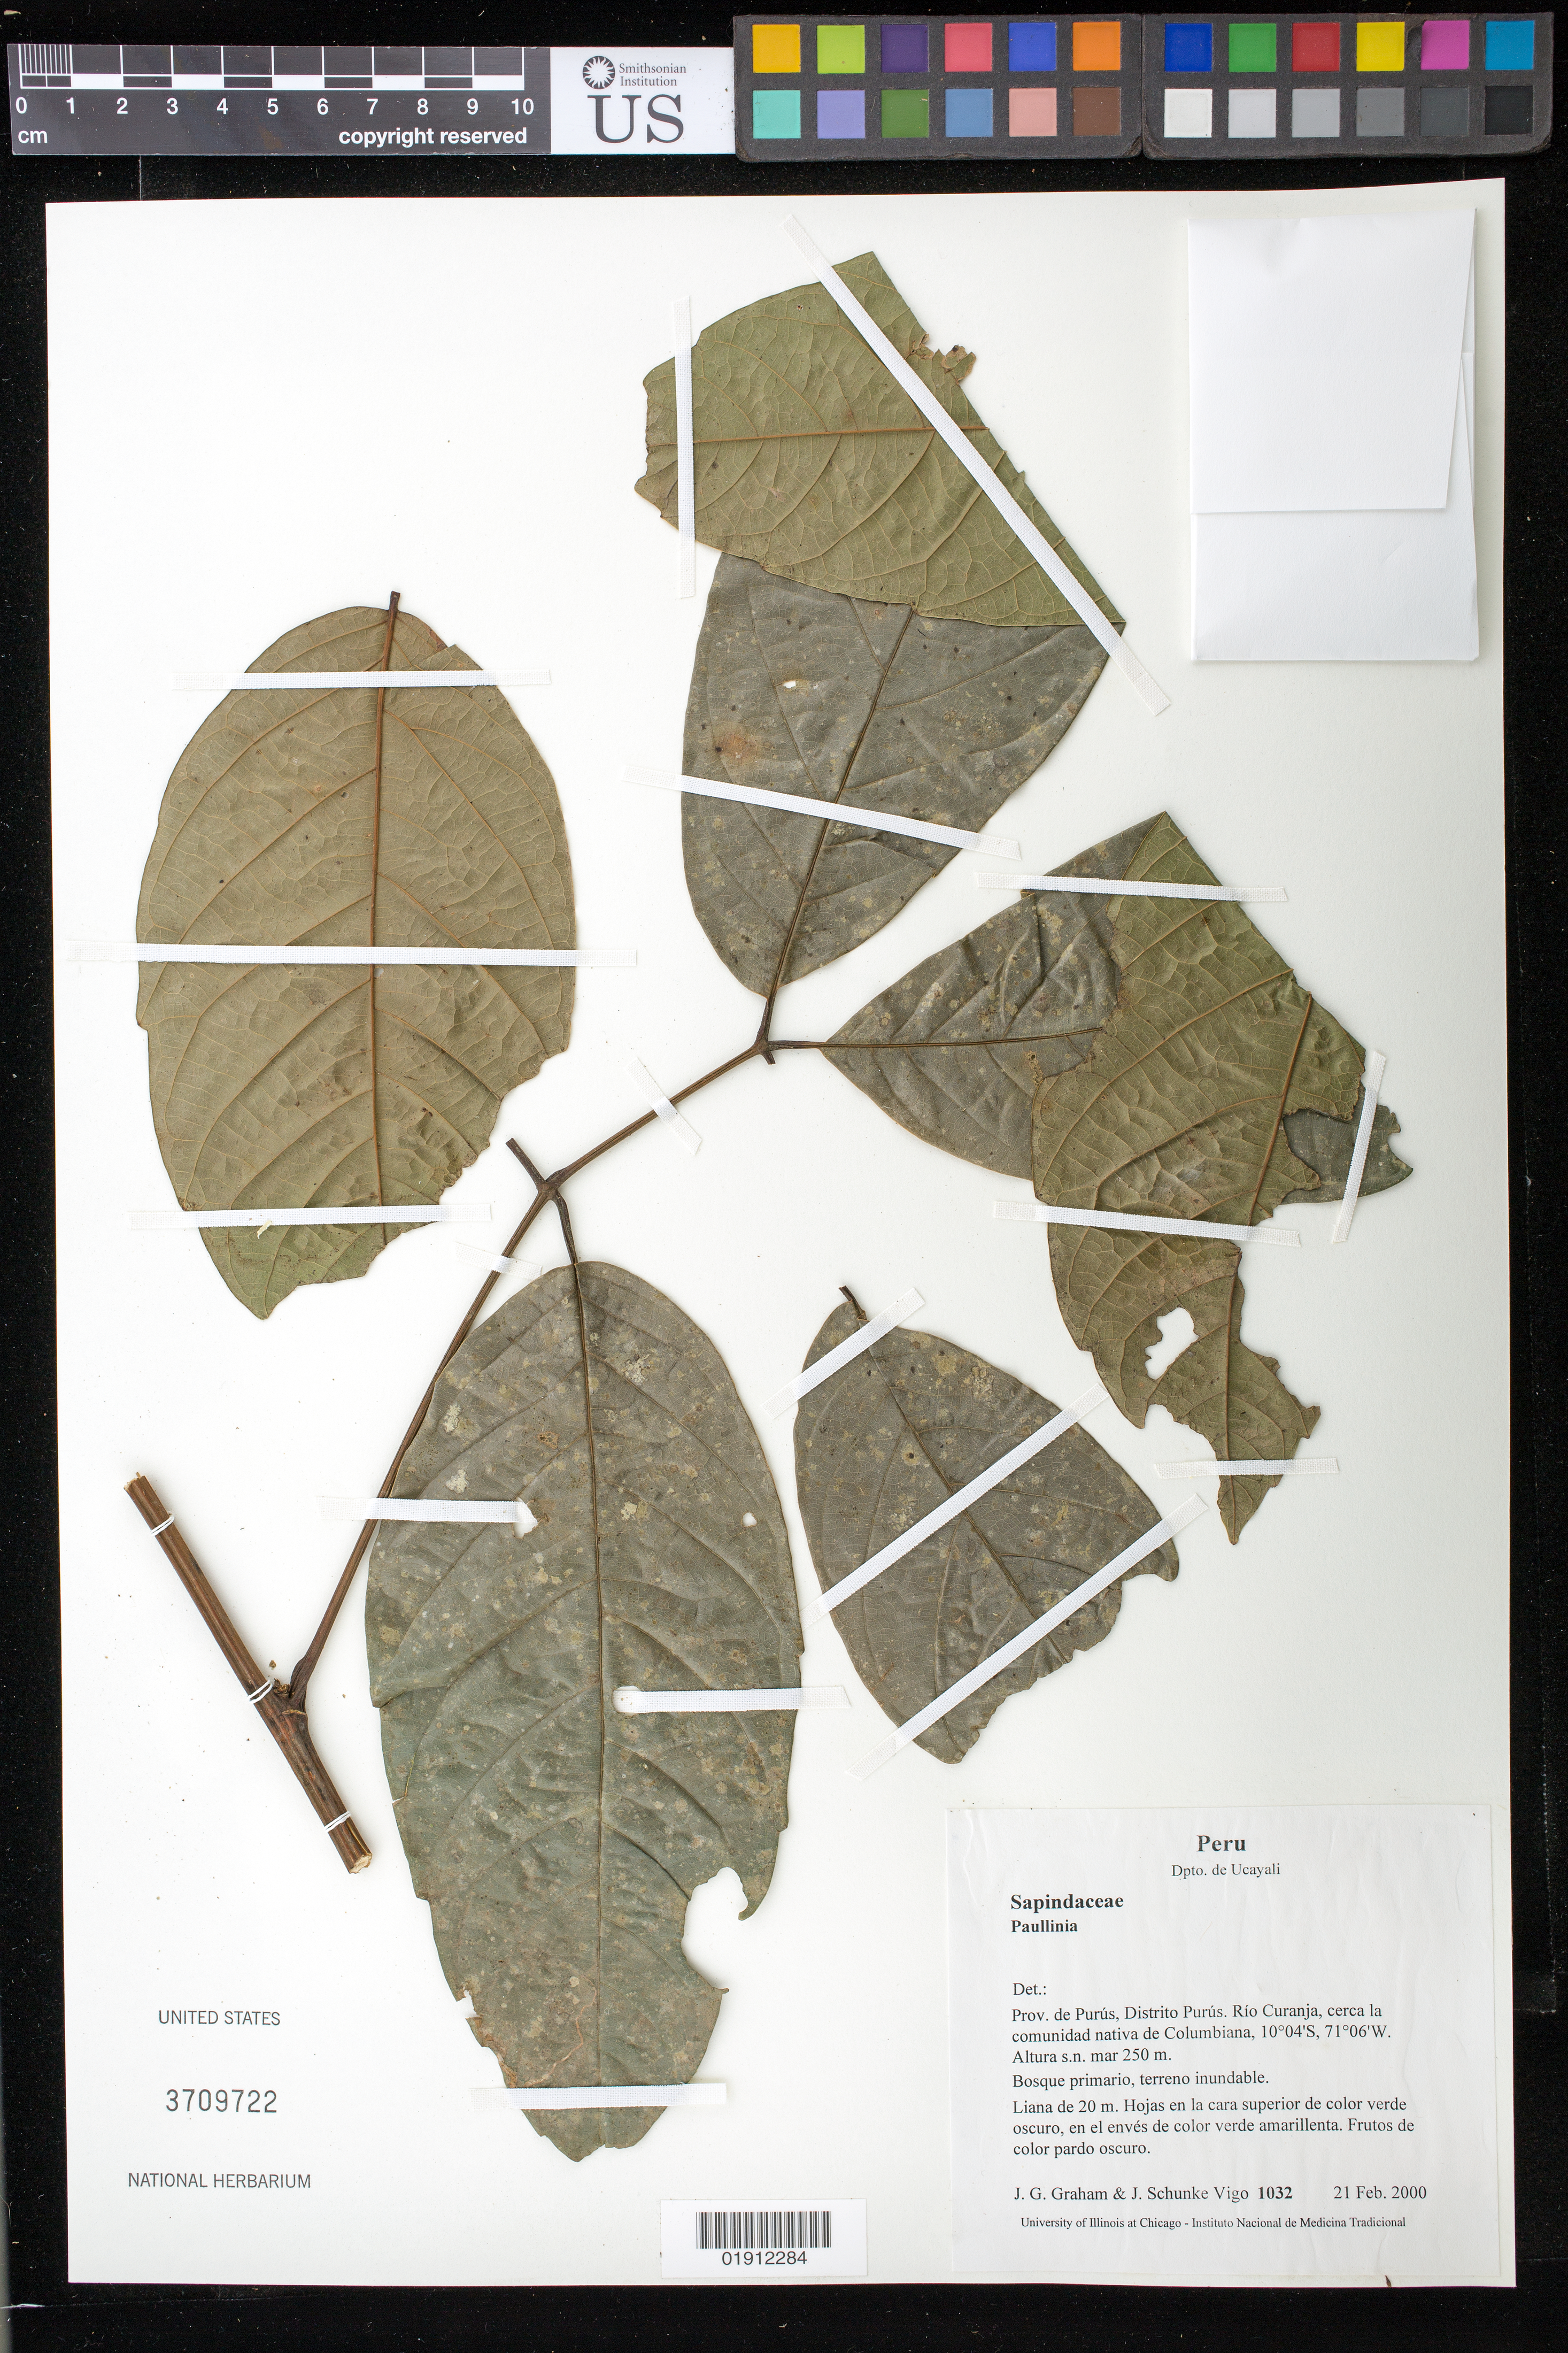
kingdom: Plantae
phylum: Tracheophyta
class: Magnoliopsida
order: Sapindales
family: Sapindaceae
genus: Paullinia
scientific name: Paullinia sp.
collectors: J. Graham & J. Schunke-Vigo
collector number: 1032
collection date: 2000-02-21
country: Peru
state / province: Ucayali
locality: Prov. de Purús. Distrito Purús. Río Curanja, cerca la comunidade nativa de Columbiana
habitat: Bosque primario, terreno inundable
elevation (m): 250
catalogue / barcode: US 3709722